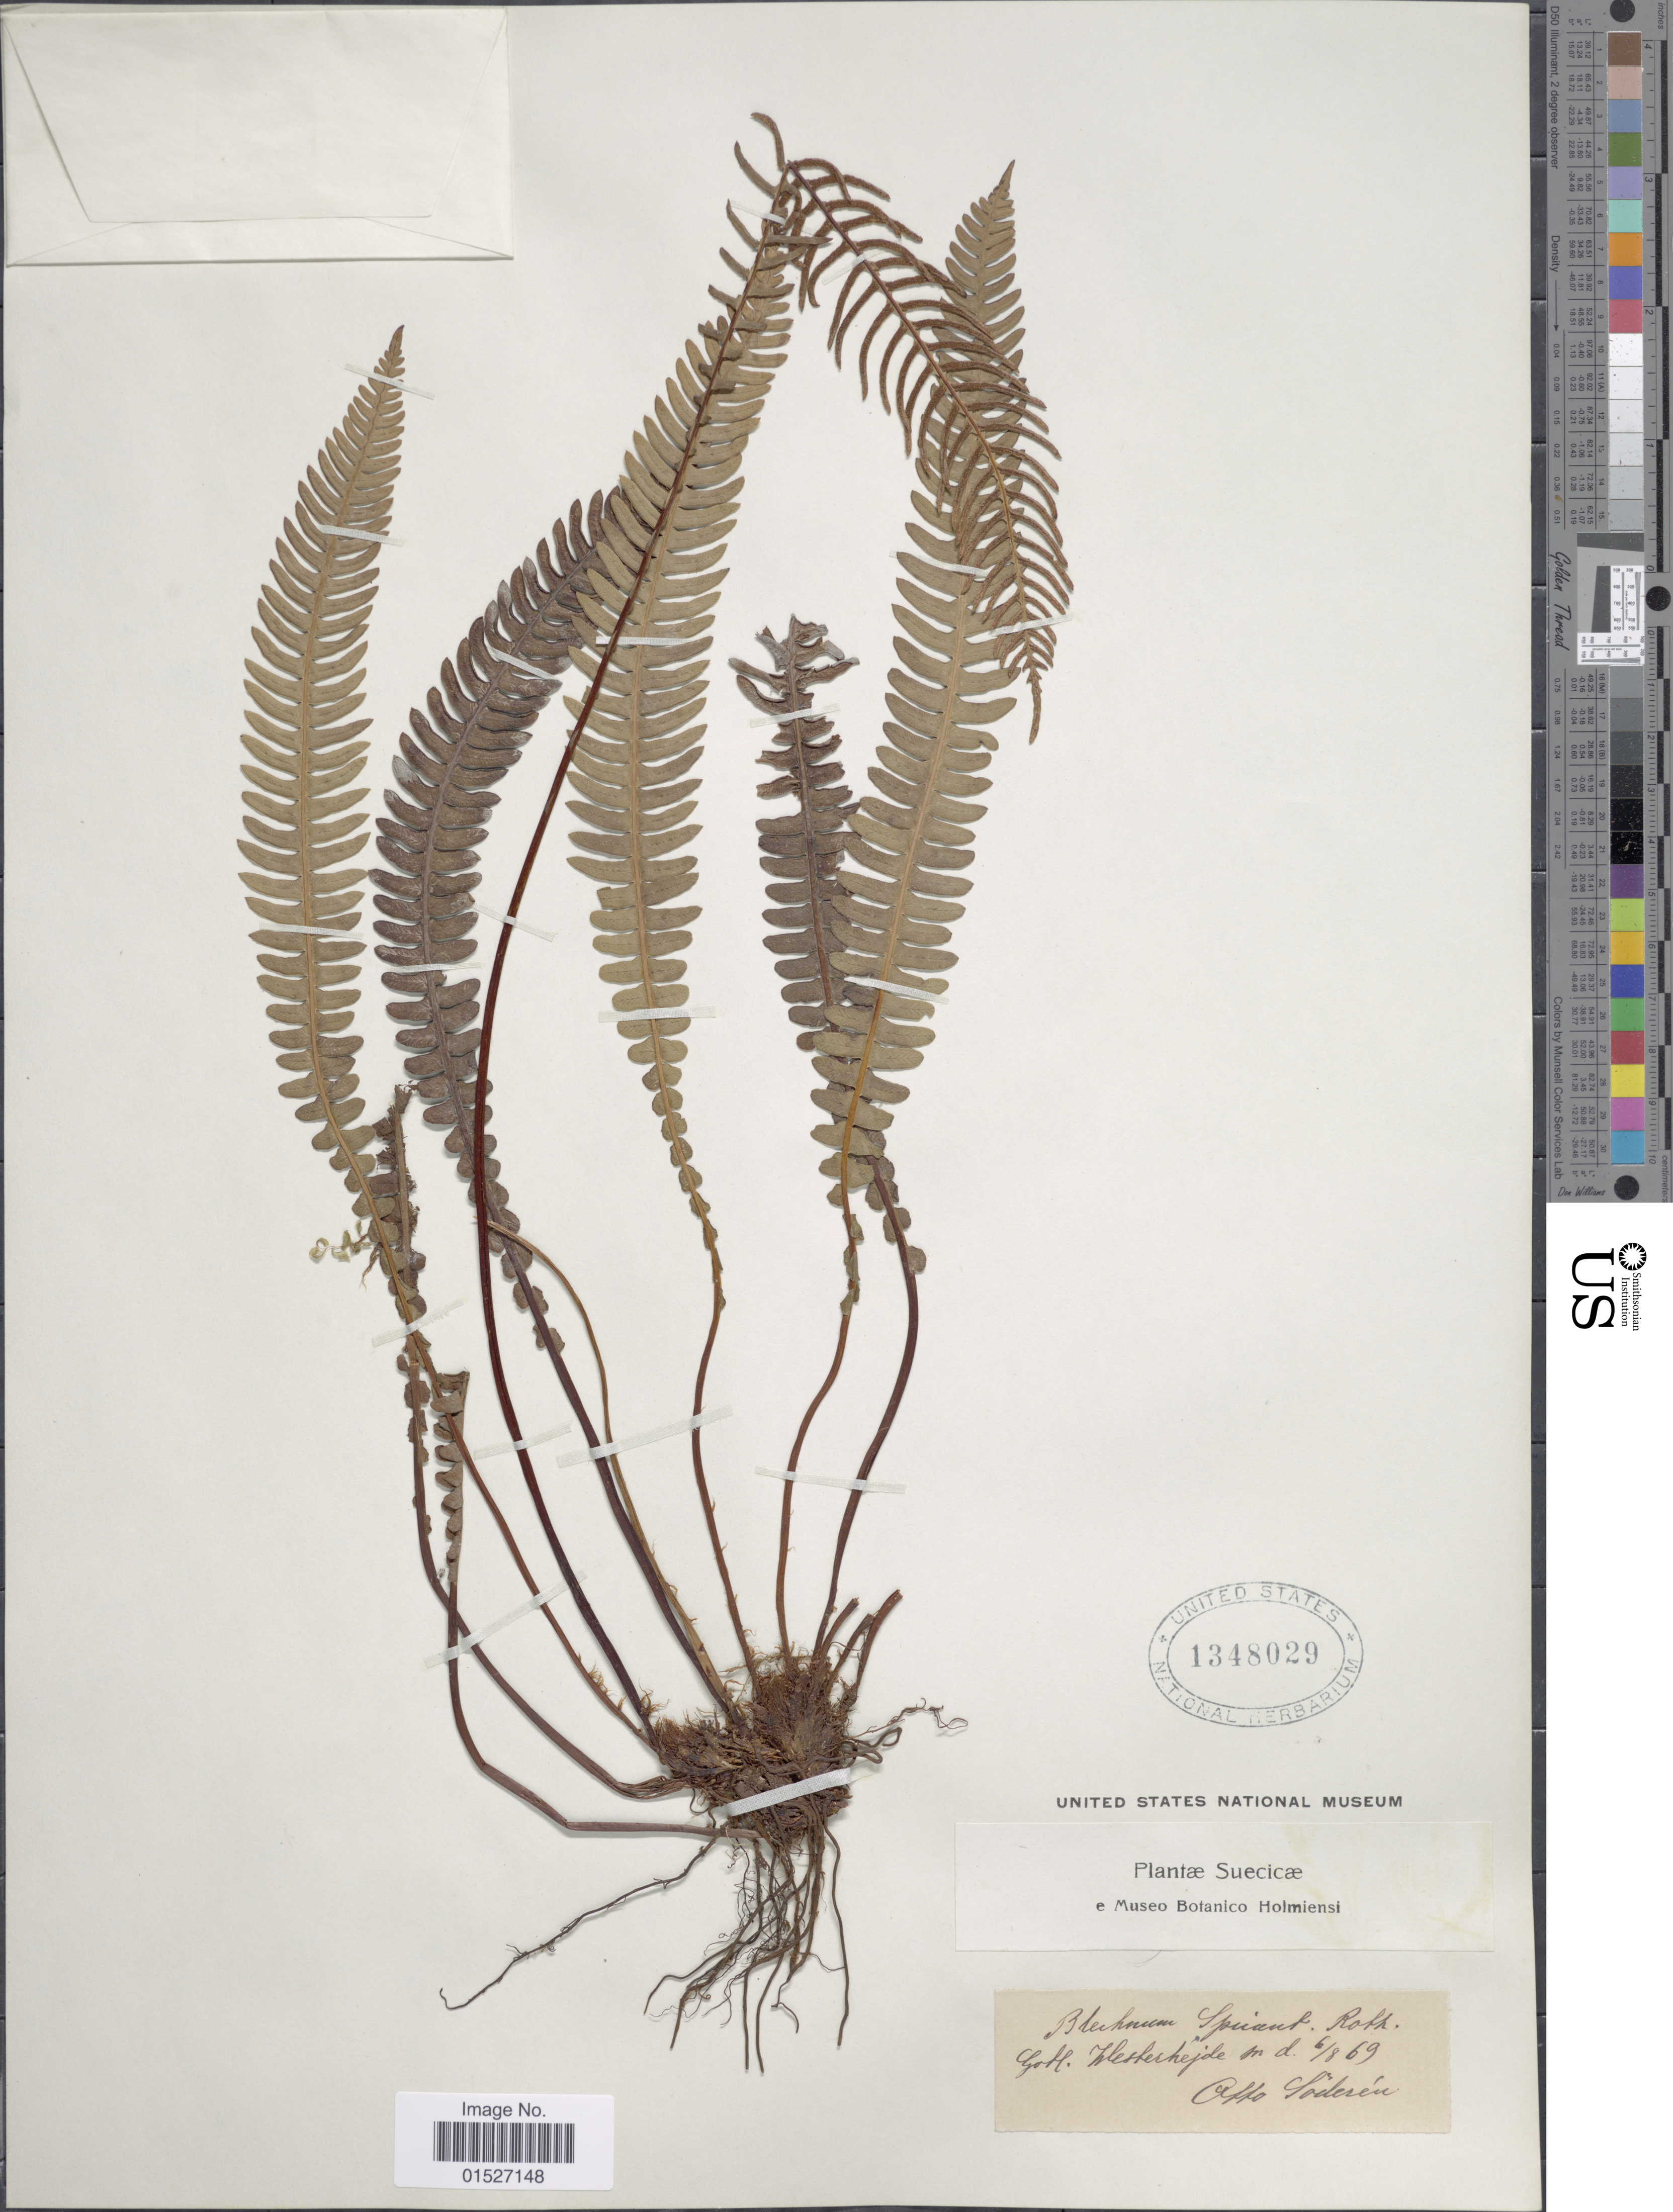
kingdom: Plantae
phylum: Tracheophyta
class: Polypodiopsida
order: Polypodiales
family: Blechnaceae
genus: Blechnum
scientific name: Blechnum spicant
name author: (L.) Sm.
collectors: O. Poderén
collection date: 1869-06-08 or 1869-08-06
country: Sweden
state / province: Gotland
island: Gotland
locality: Westerhejde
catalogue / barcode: US 1348029